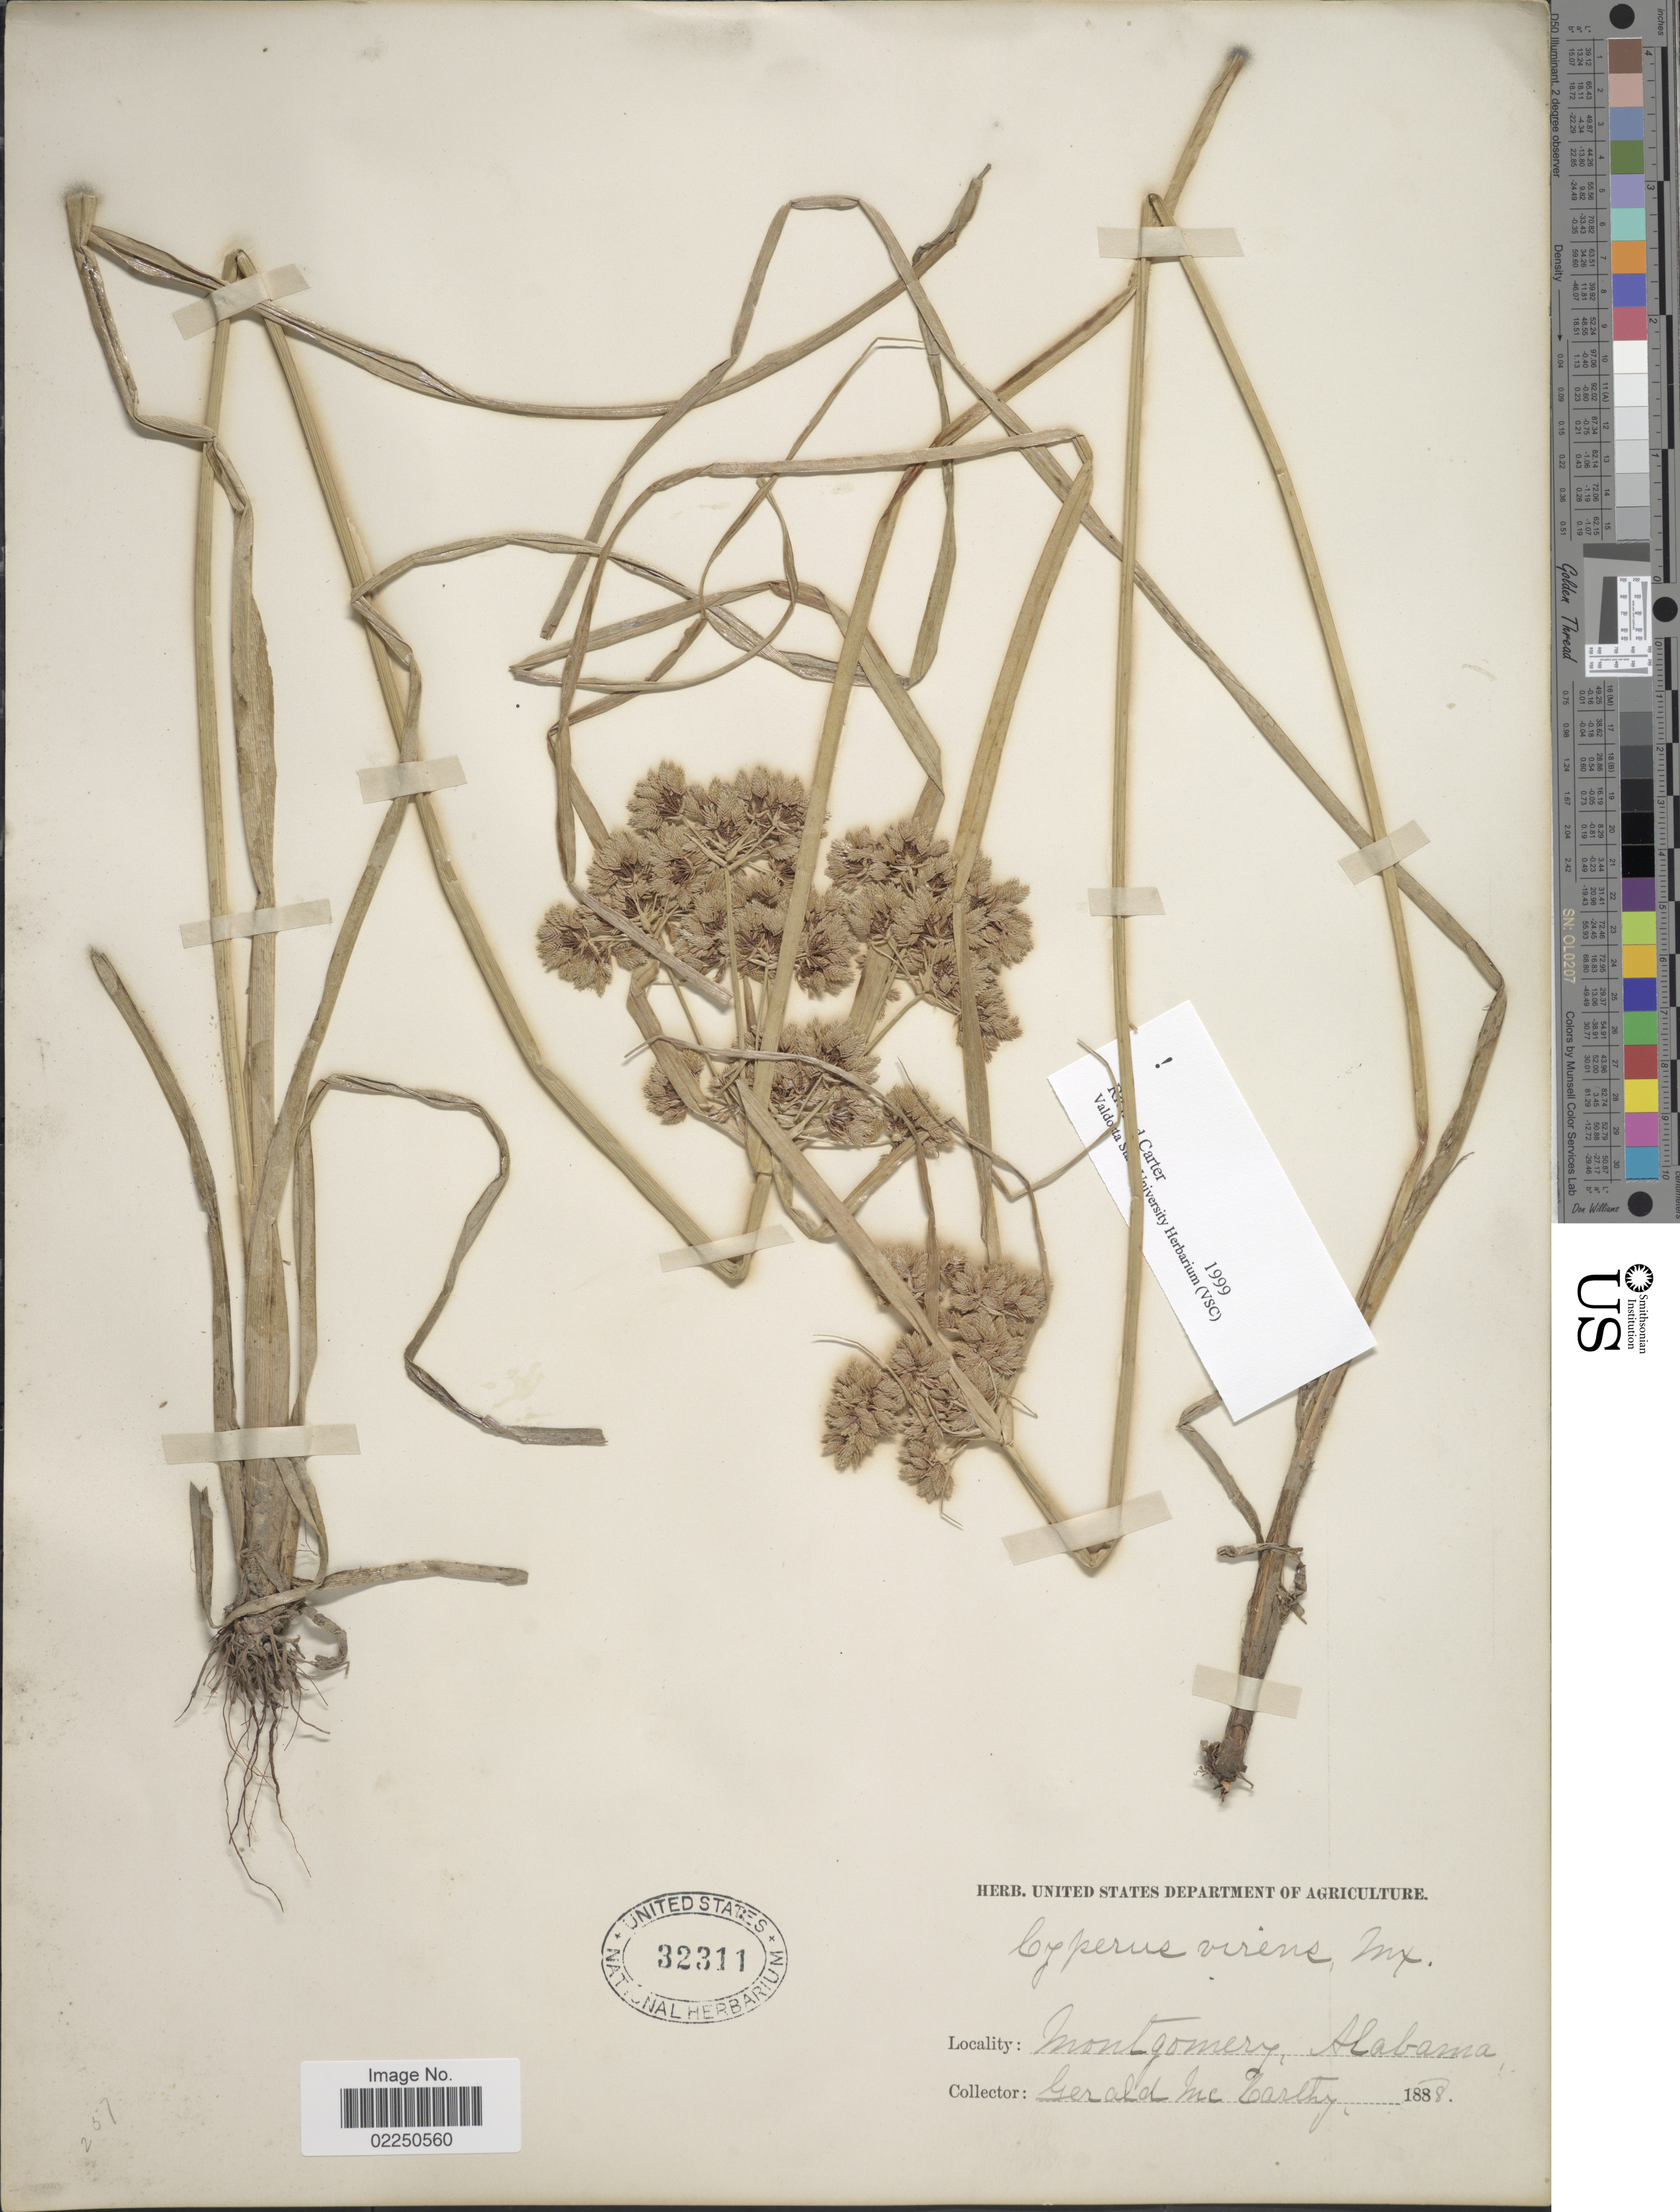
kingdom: Plantae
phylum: Tracheophyta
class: Liliopsida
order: Poales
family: Cyperaceae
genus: Cyperus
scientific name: Cyperus virens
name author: Michx.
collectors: G. McCarthy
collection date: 1888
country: United States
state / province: Alabama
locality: Montgomery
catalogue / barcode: US 32311